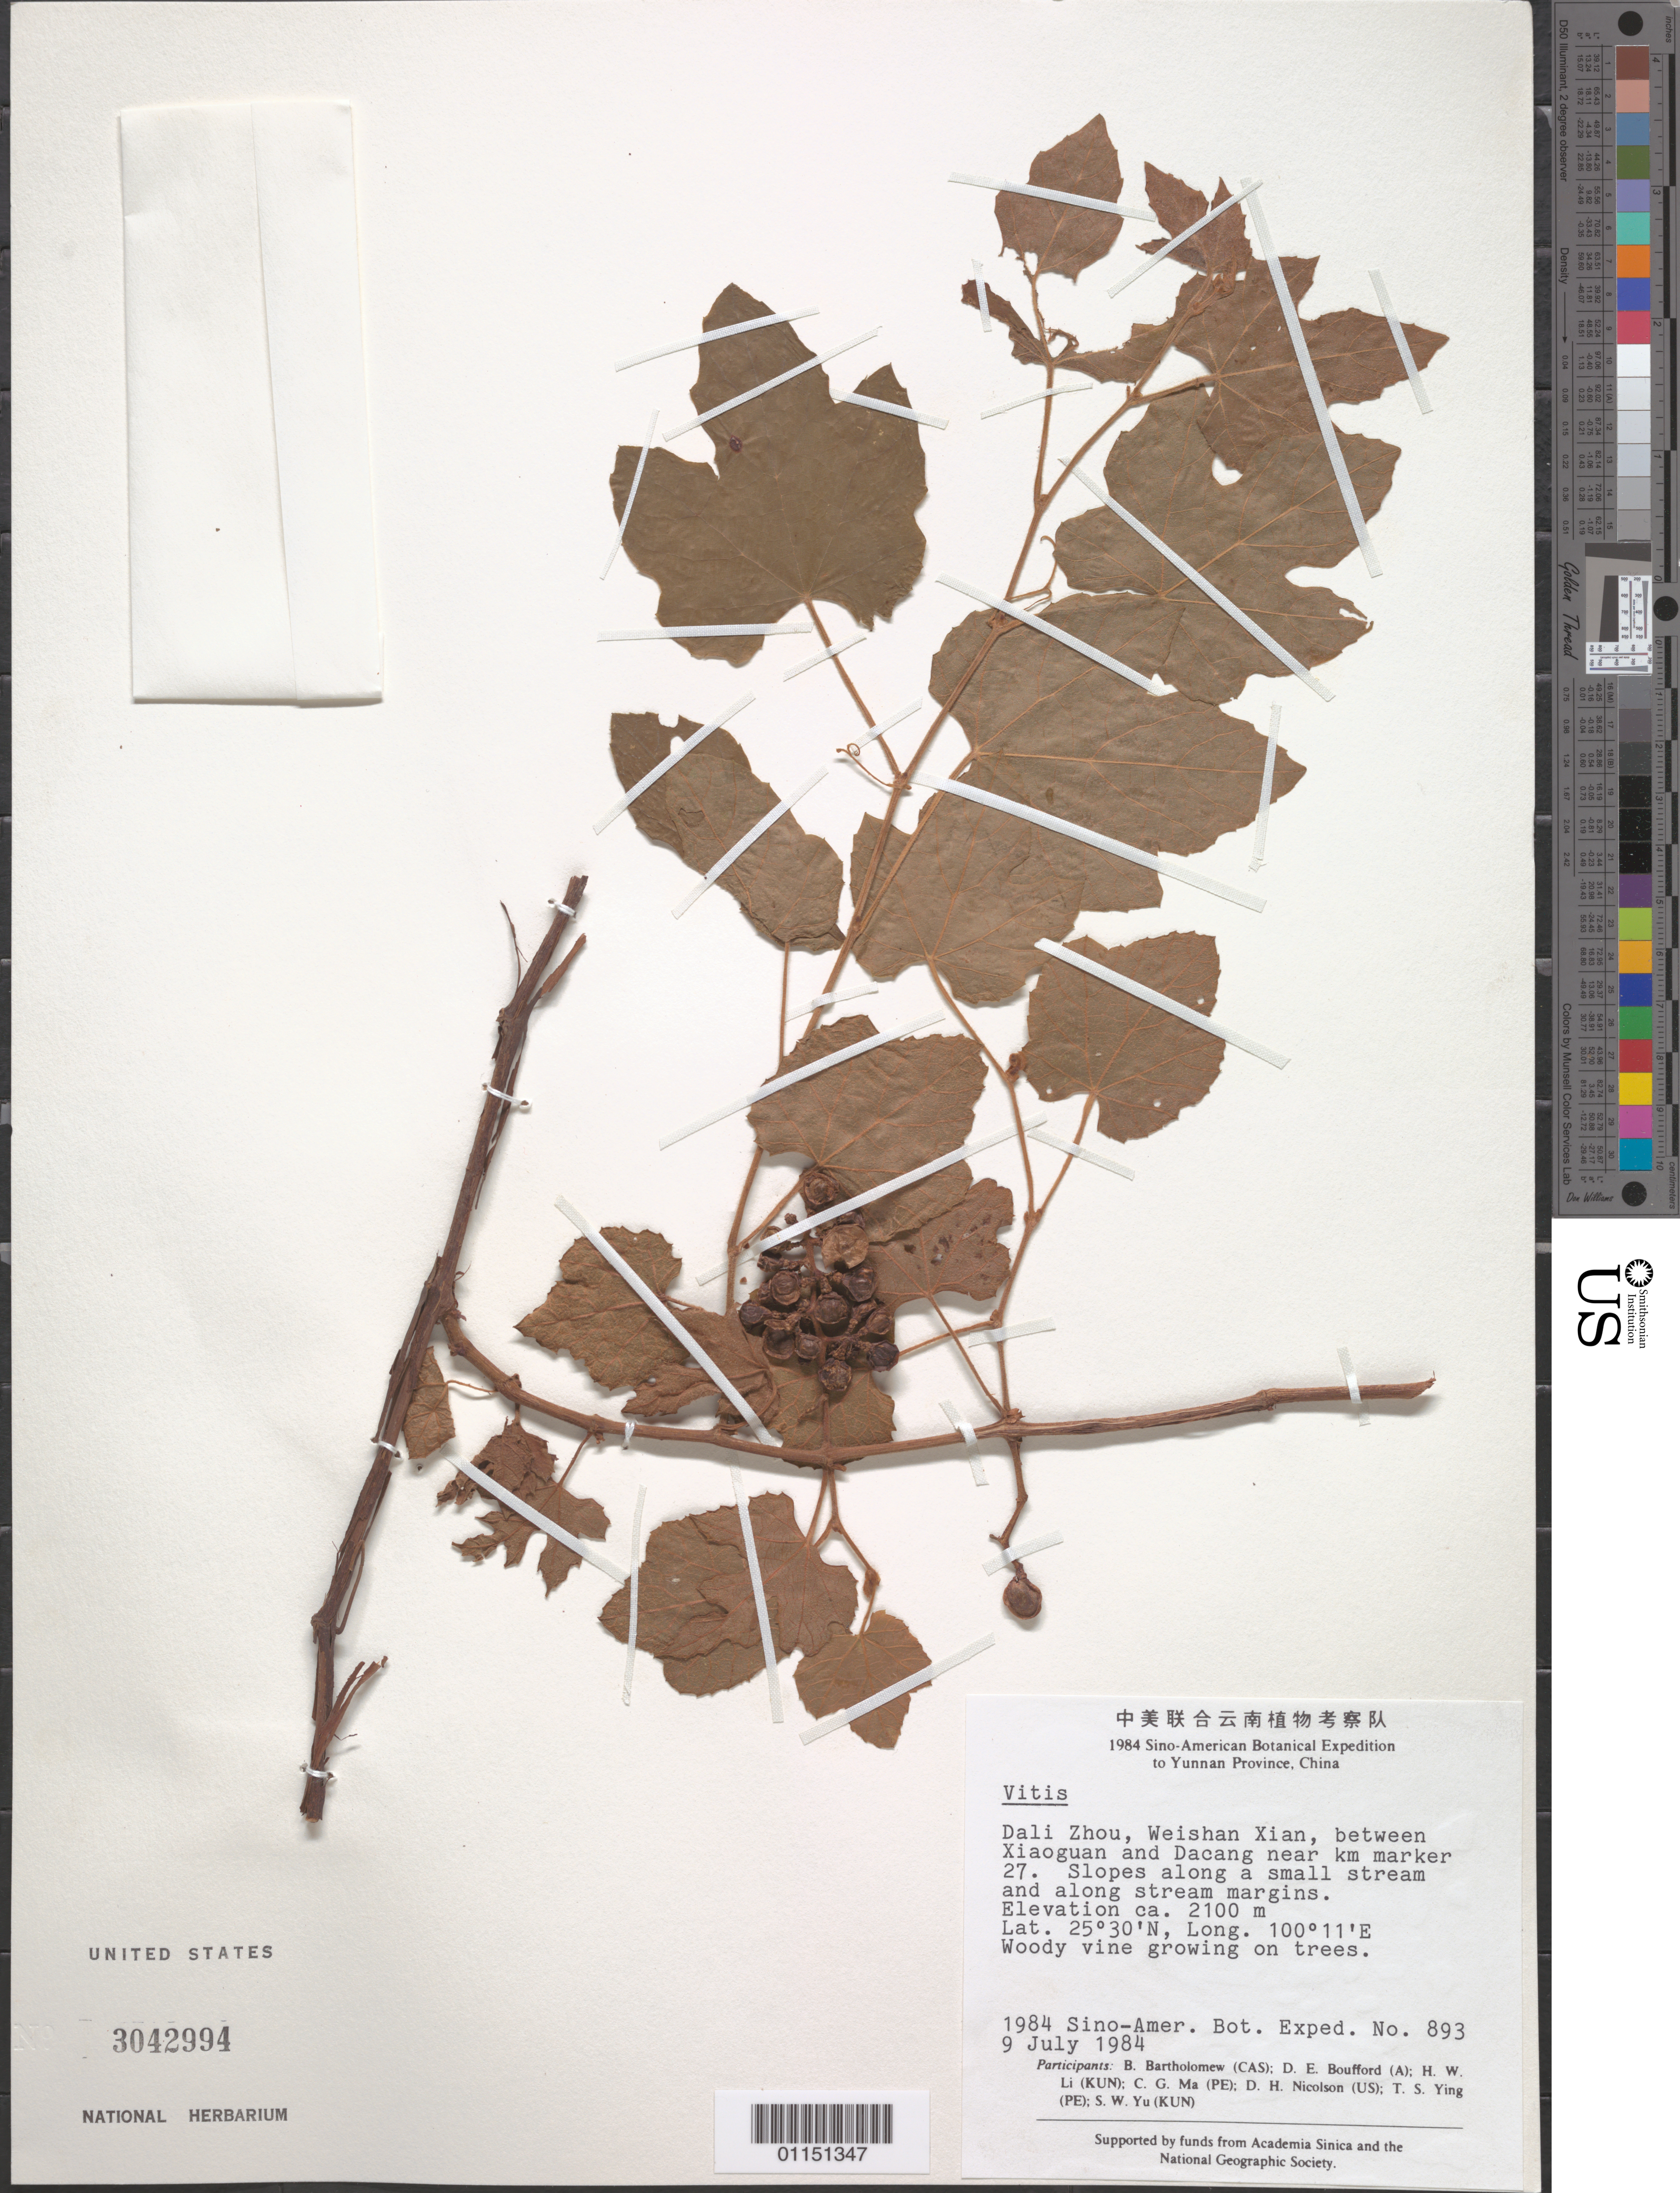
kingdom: Plantae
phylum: Tracheophyta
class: Magnoliopsida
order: Vitales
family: Vitaceae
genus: Vitis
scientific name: Vitis sp.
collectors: B. M. Bartholomew, D. E. Boufford, H. W. Li, C. Ma, D. H. Nicolson, T. Ying & S. Yu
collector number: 893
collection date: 1984-07-09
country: China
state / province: Yunnan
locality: Dali Zhou, Weishan Xian, between Xiaoguan and Dacang near km marker 27.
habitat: Slopes along a small stream and along stream margins. Woody vine growing on trees.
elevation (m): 2100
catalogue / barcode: US 3042994